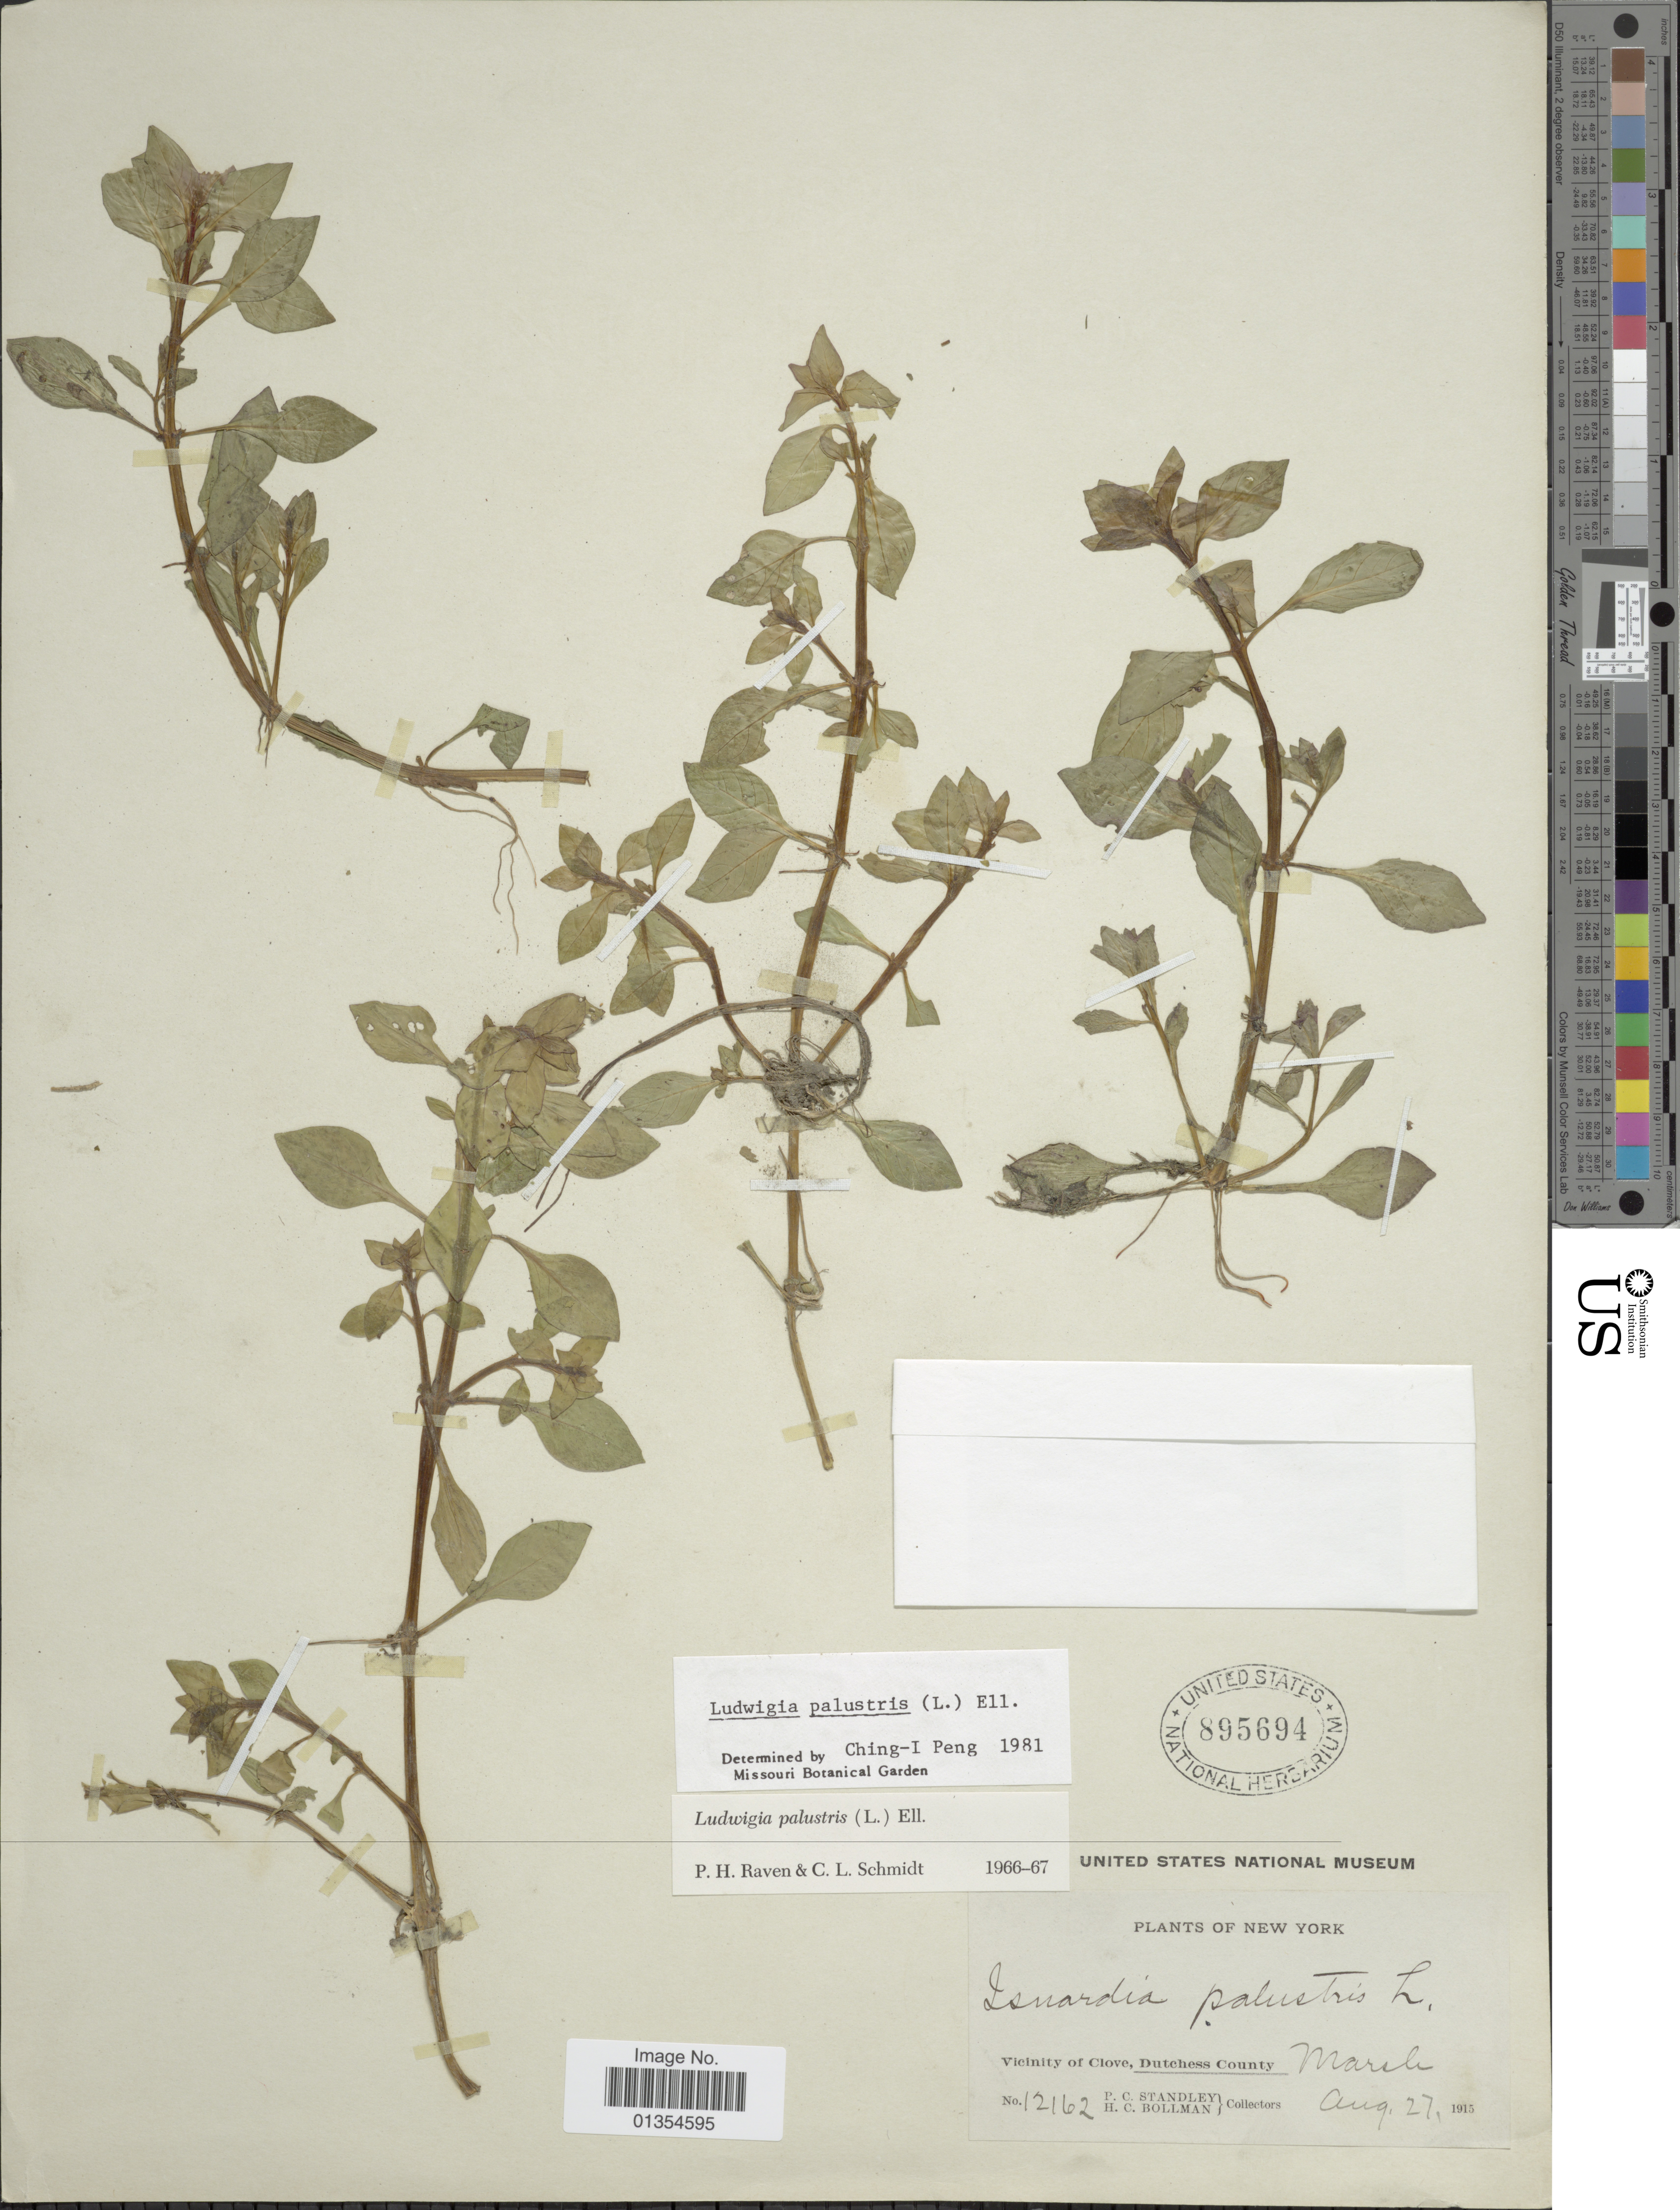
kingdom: Plantae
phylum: Tracheophyta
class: Magnoliopsida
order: Myrtales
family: Onagraceae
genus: Ludwigia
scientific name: Ludwigia palustris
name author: (L.) Elliott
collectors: P. C. Standley & H. C. Bollman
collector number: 12162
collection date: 1915-08-27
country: United States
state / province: New York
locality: Vicinity of Clove, Dutchess County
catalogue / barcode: US 895694